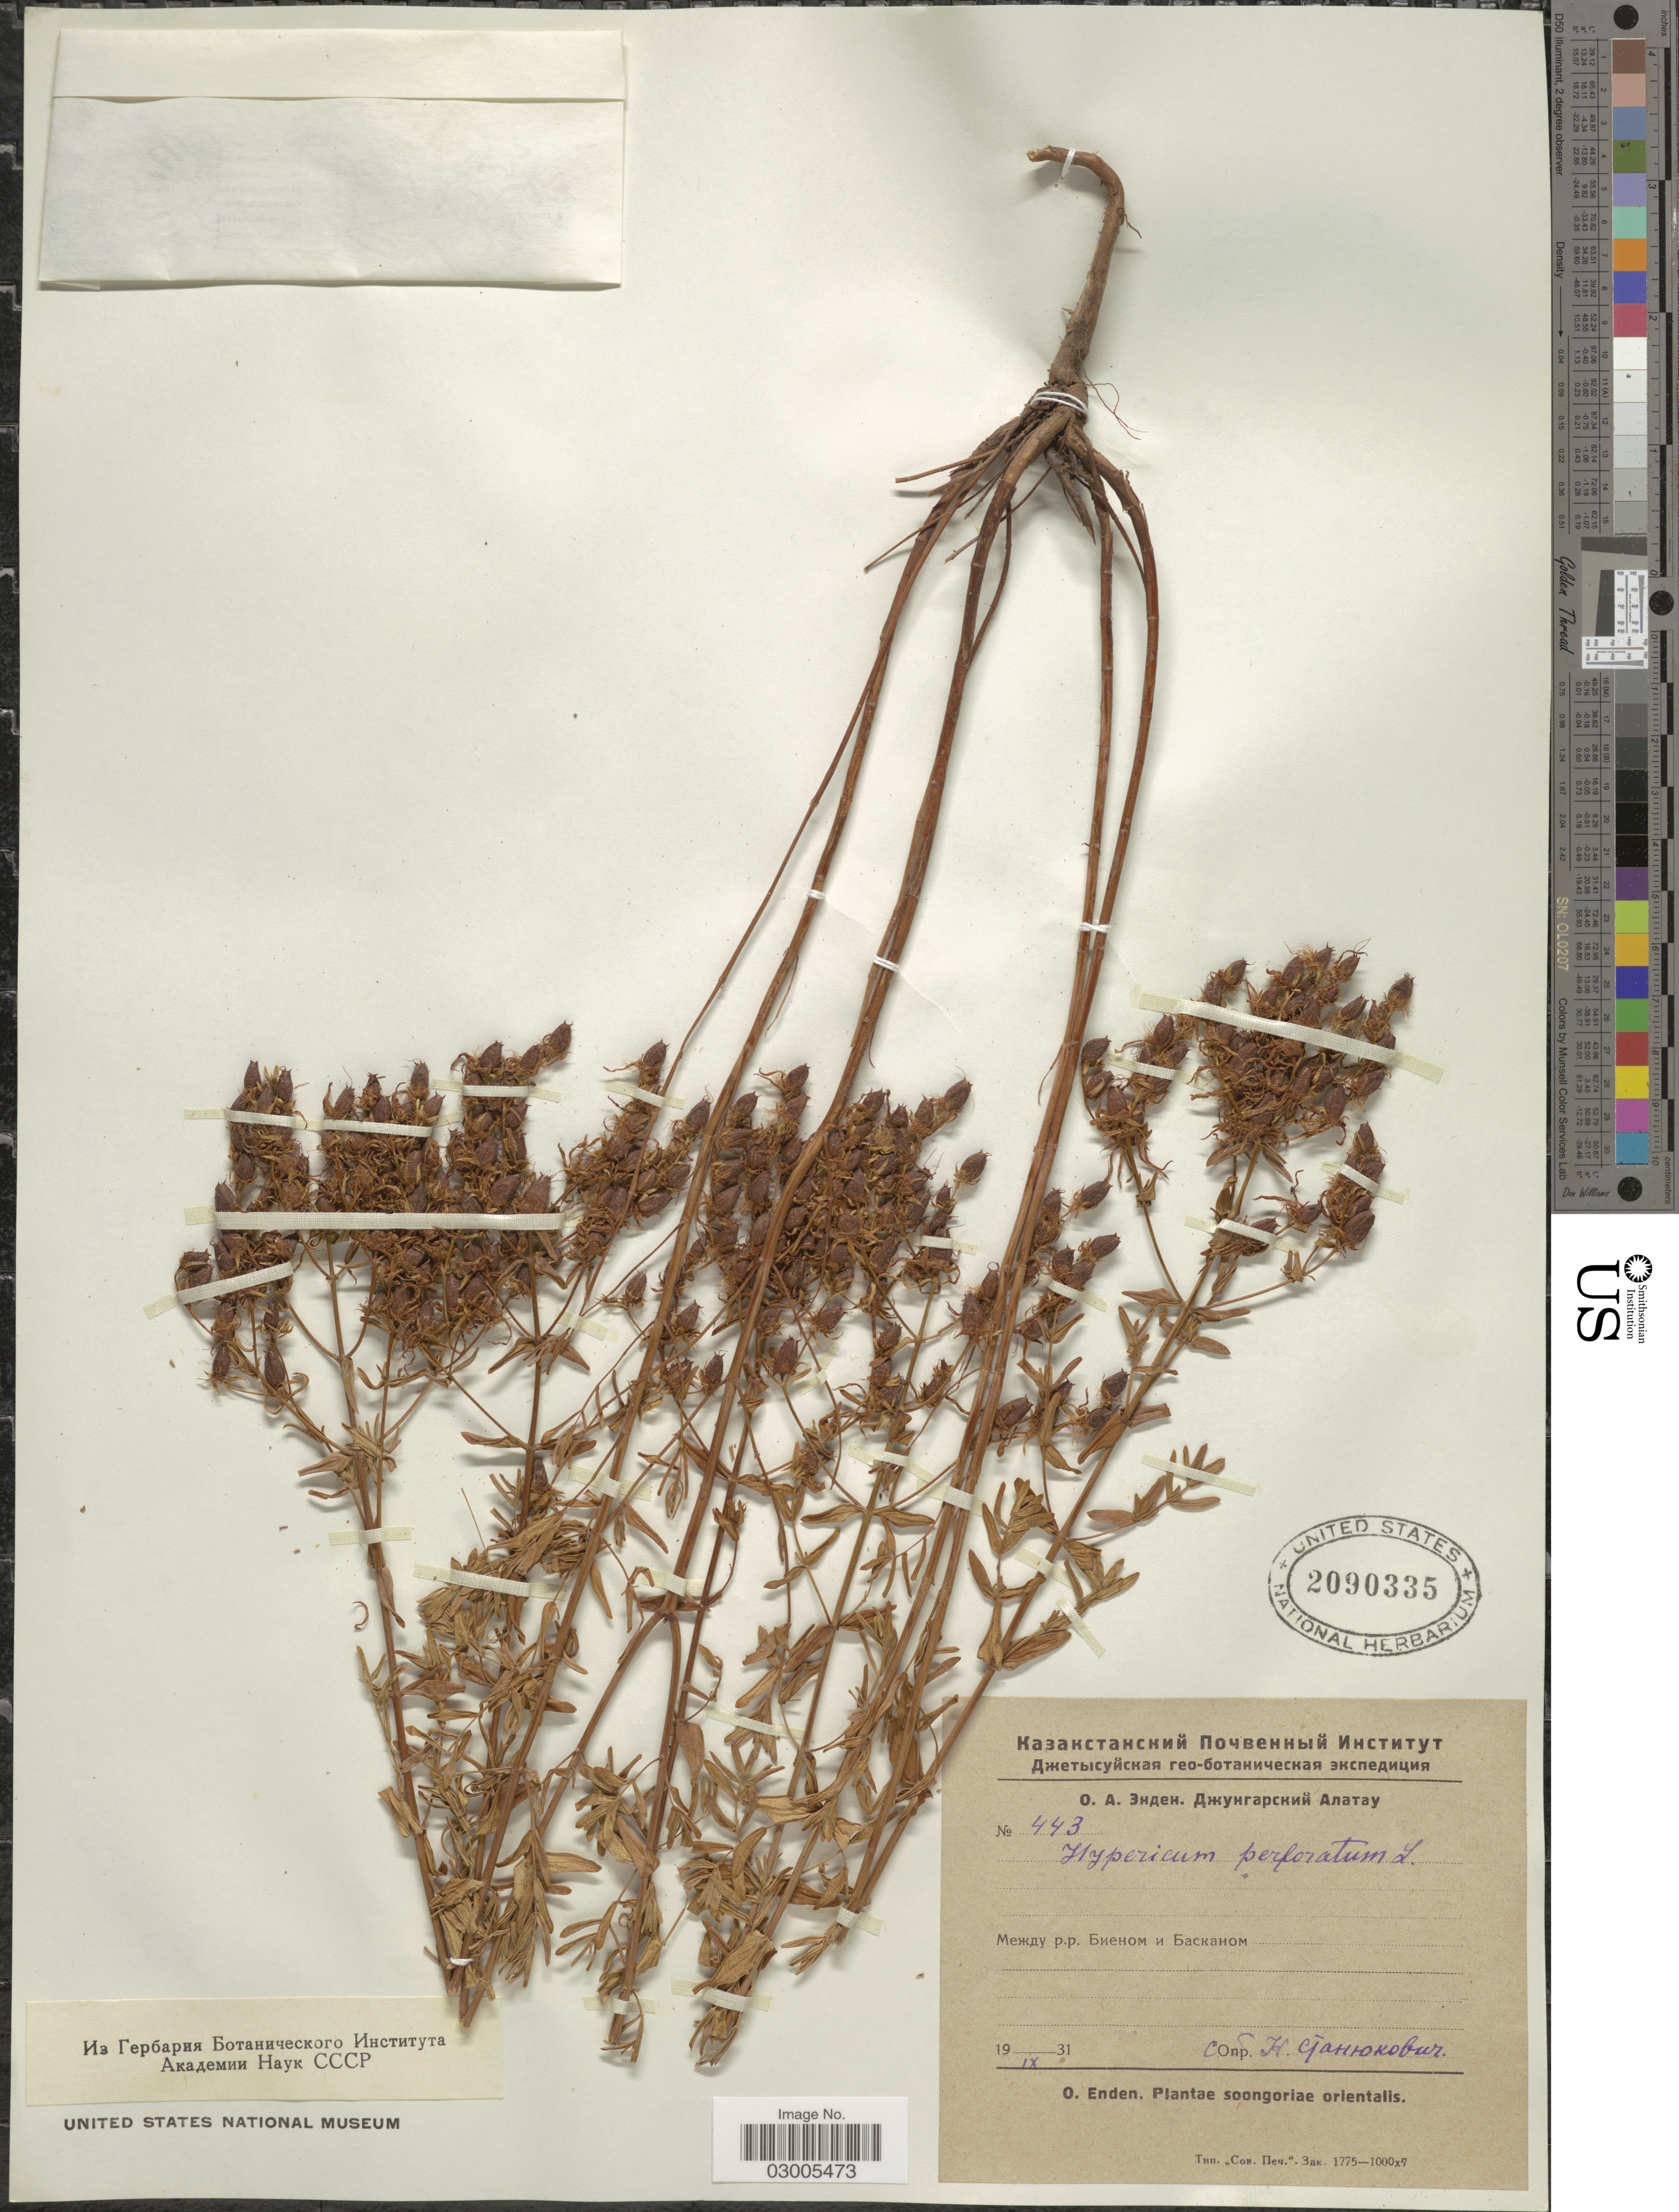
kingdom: Plantae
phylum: Tracheophyta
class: Magnoliopsida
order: Malpighiales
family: Hypericaceae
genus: Hypericum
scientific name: Hypericum perforatum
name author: L.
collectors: O. Enden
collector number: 443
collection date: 1931-09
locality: X. Soongoriae orientalis.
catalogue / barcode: US 2090335